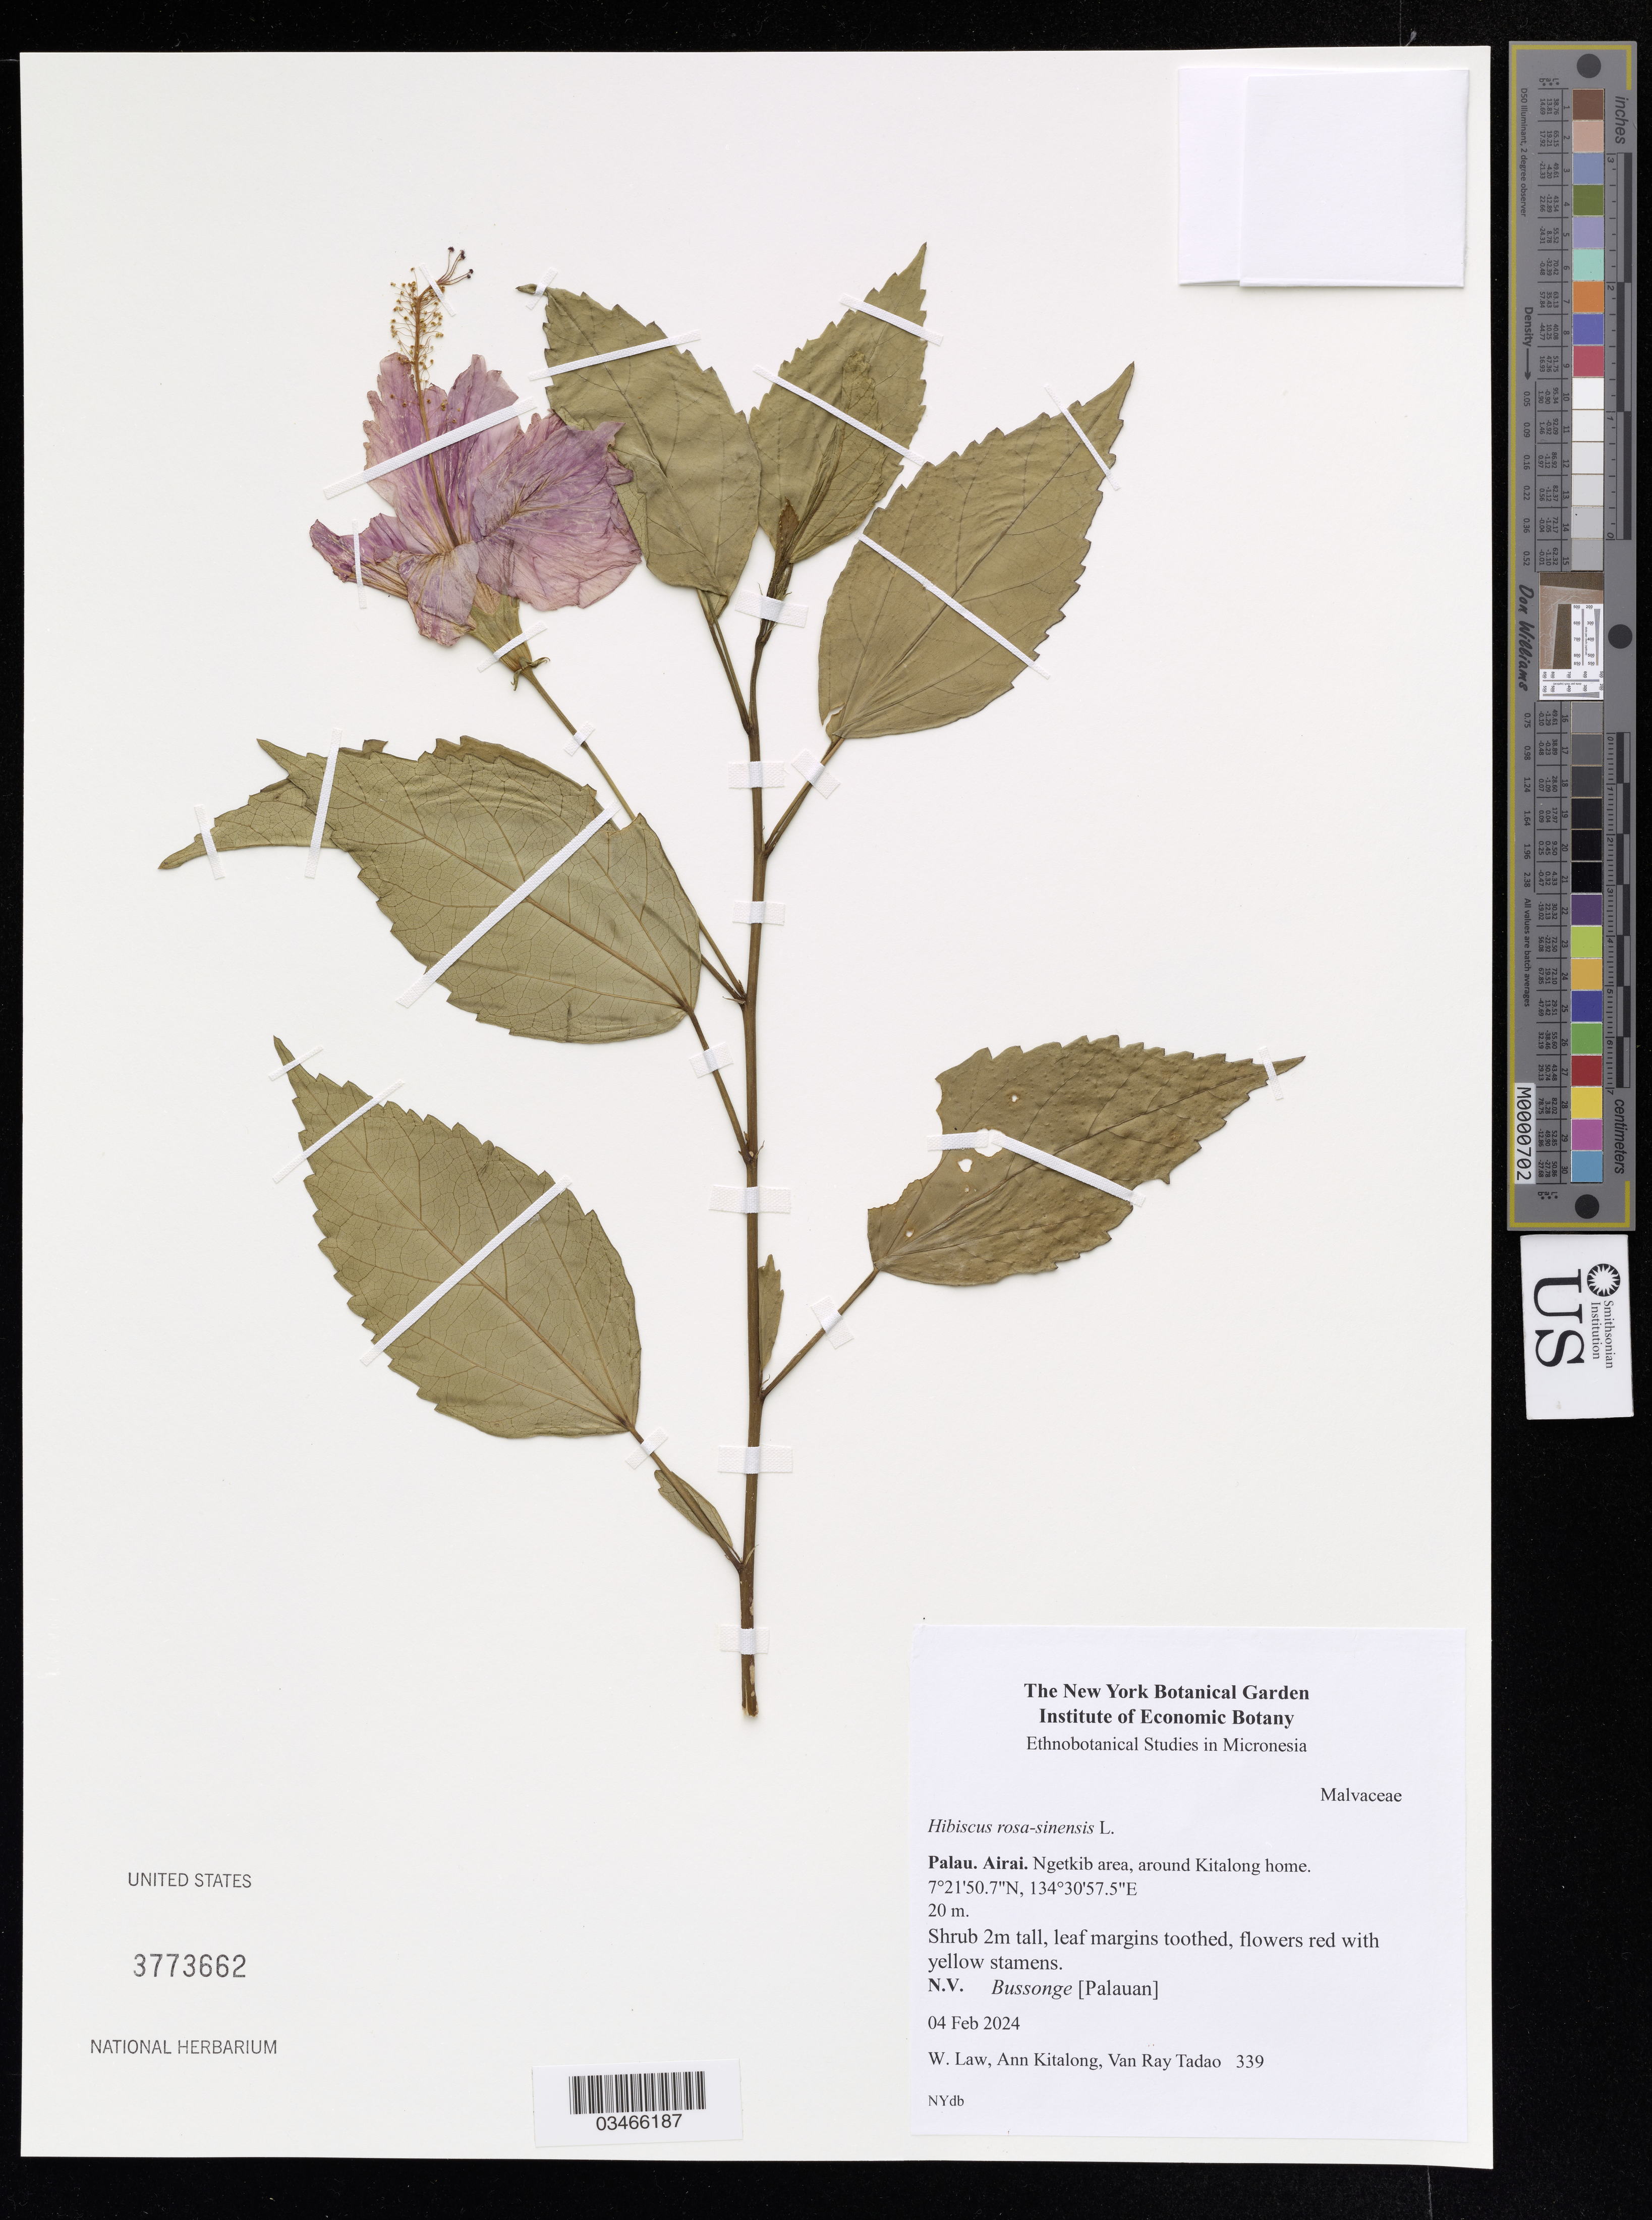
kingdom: Plantae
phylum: Tracheophyta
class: Magnoliopsida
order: Malvales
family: Malvaceae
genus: Hibiscus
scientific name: Hibiscus rosa-sinensis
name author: L.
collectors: W. Law, A. Kitalong & V. Tadao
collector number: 339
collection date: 2024-02-04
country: Micronesia, Federated States of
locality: Palau. Airai. Ngetkib area, around Kitalong home.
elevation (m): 20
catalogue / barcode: US 3773662